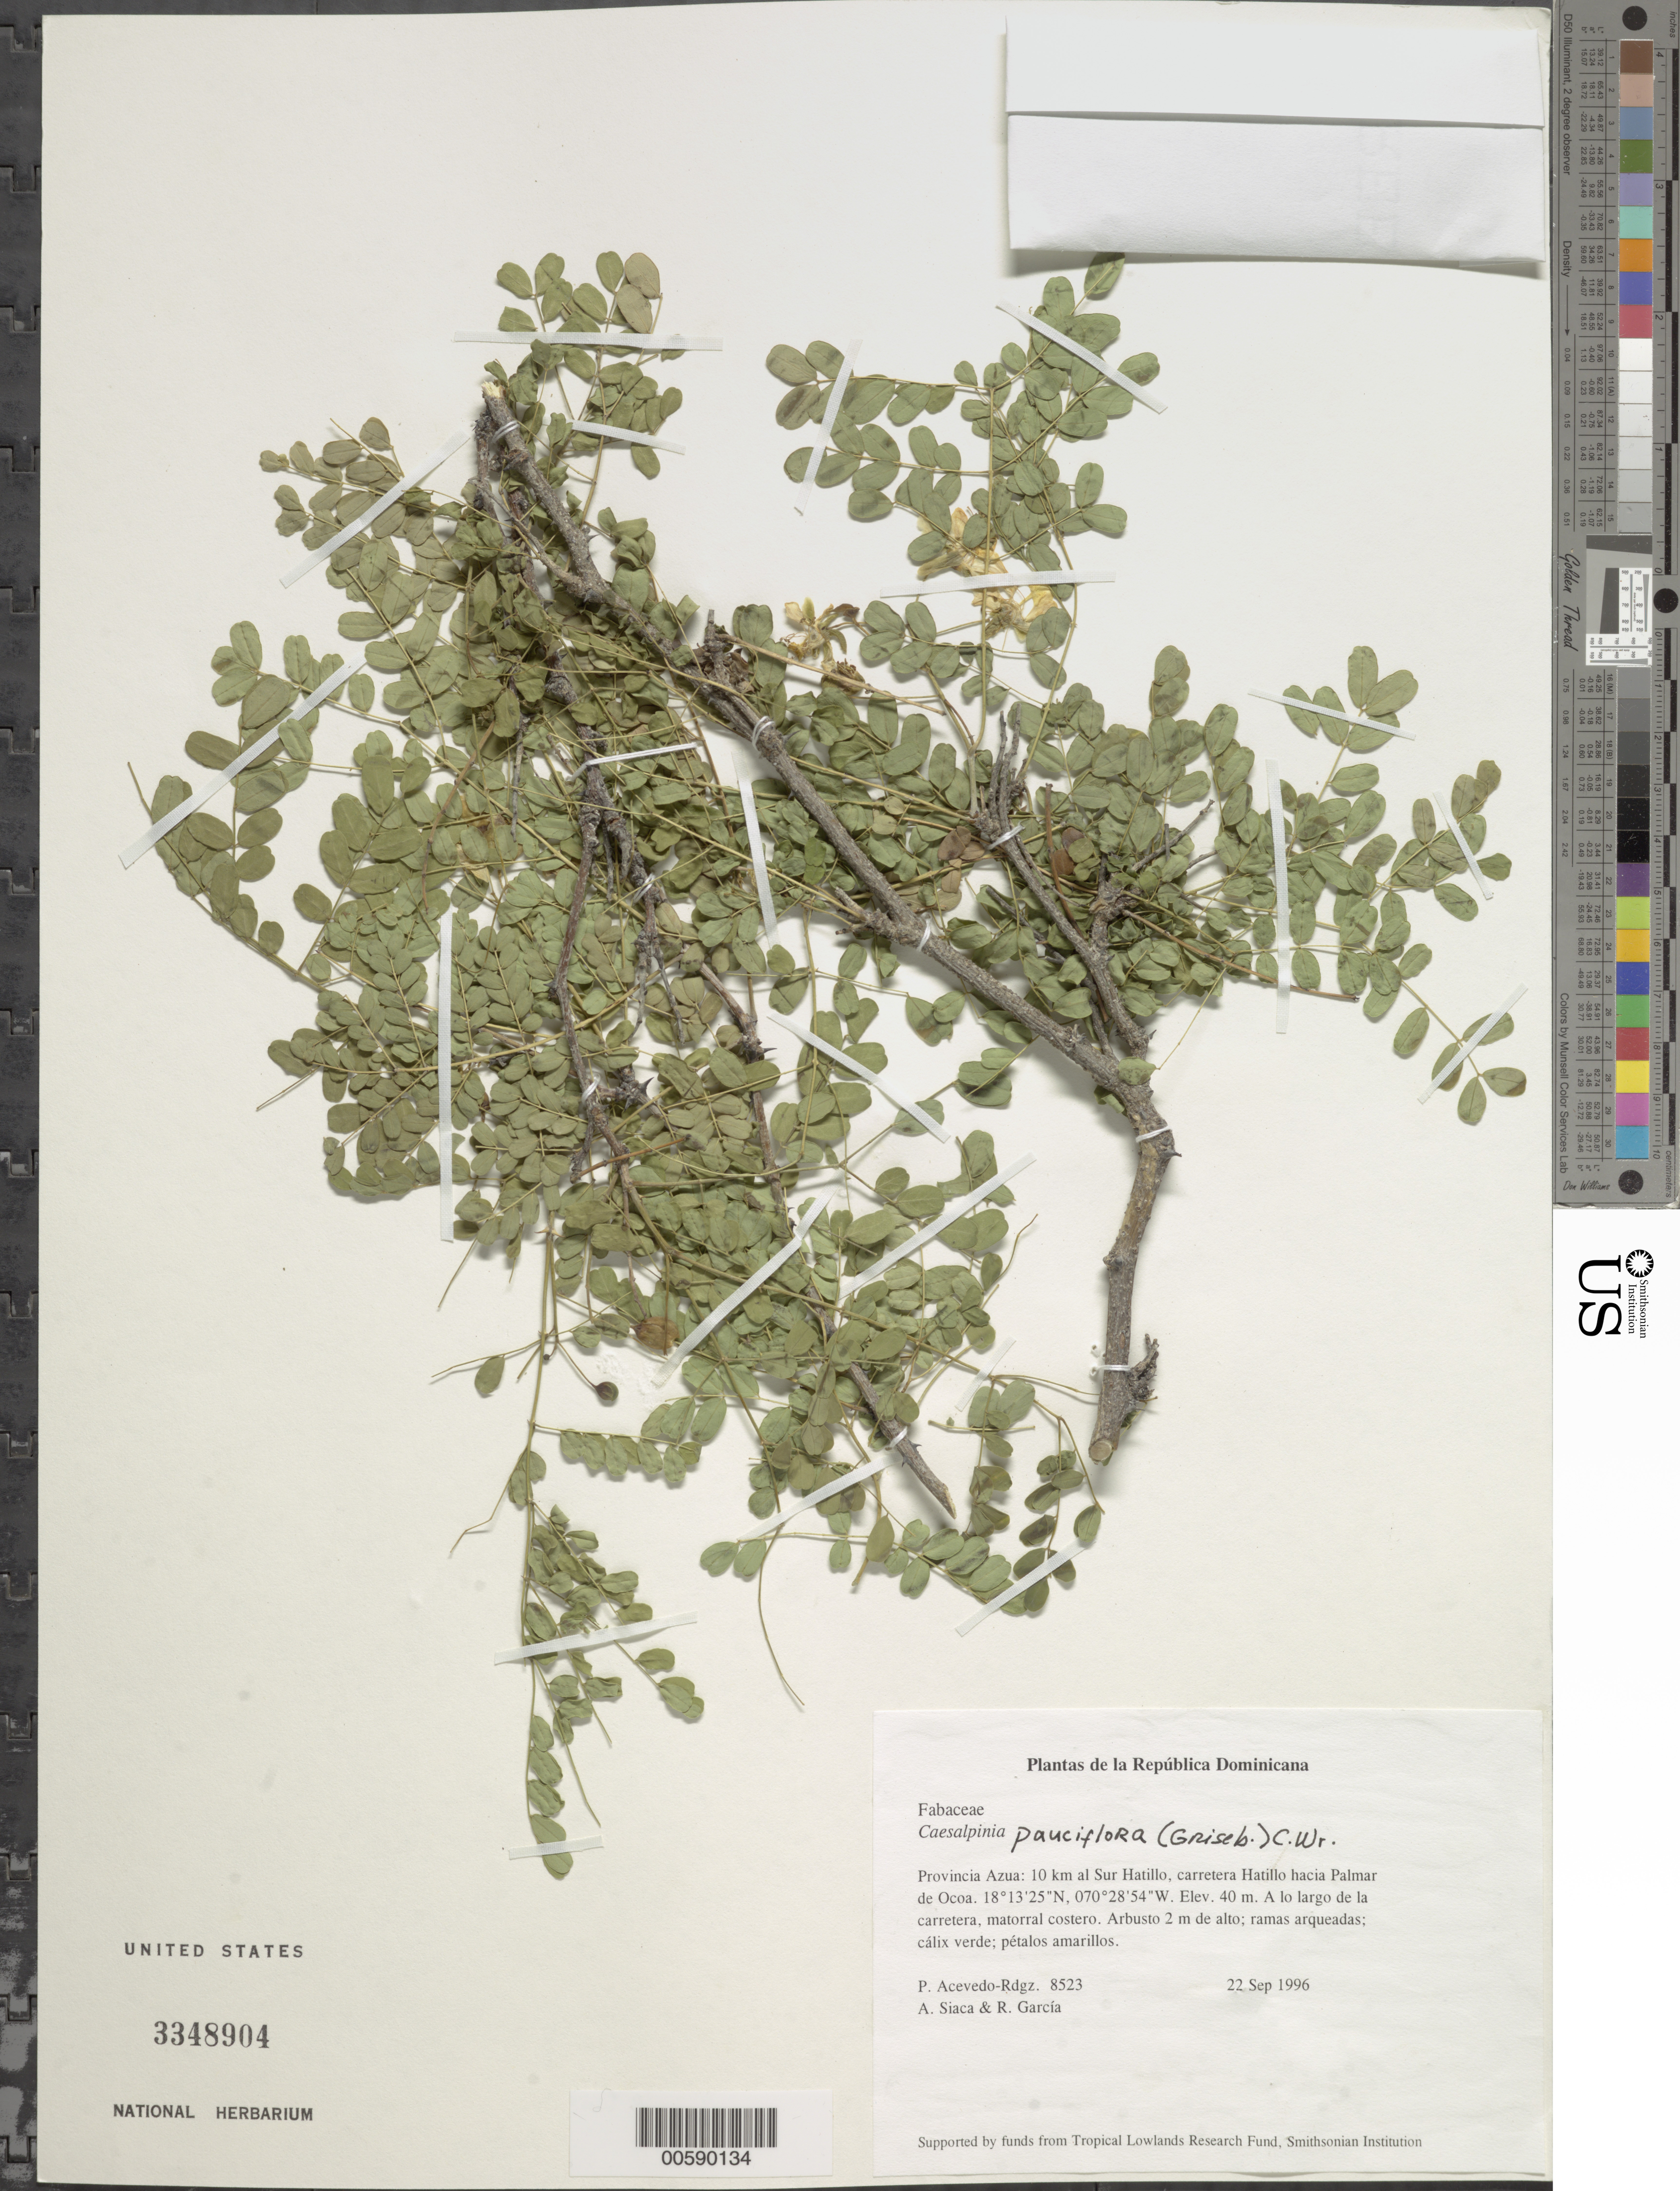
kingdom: Plantae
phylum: Tracheophyta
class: Magnoliopsida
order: Fabales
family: Fabaceae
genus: Denisophytum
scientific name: Denisophytum pauciflorum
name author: (Griseb.) Gagnon & G.P. Lewis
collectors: P. Acevedo-Rodr., A. Siaca & R. G. García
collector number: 8523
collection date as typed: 22 Sep 1996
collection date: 1996-09-22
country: Dominican Republic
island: Hispaniola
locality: Provincia Azua: 10 km al Sur Hatillo, carretera Hatillo hacia Palmar de Ocoa.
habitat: A lo largo de la carretera, matorral costero.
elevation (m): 40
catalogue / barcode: US 3348904